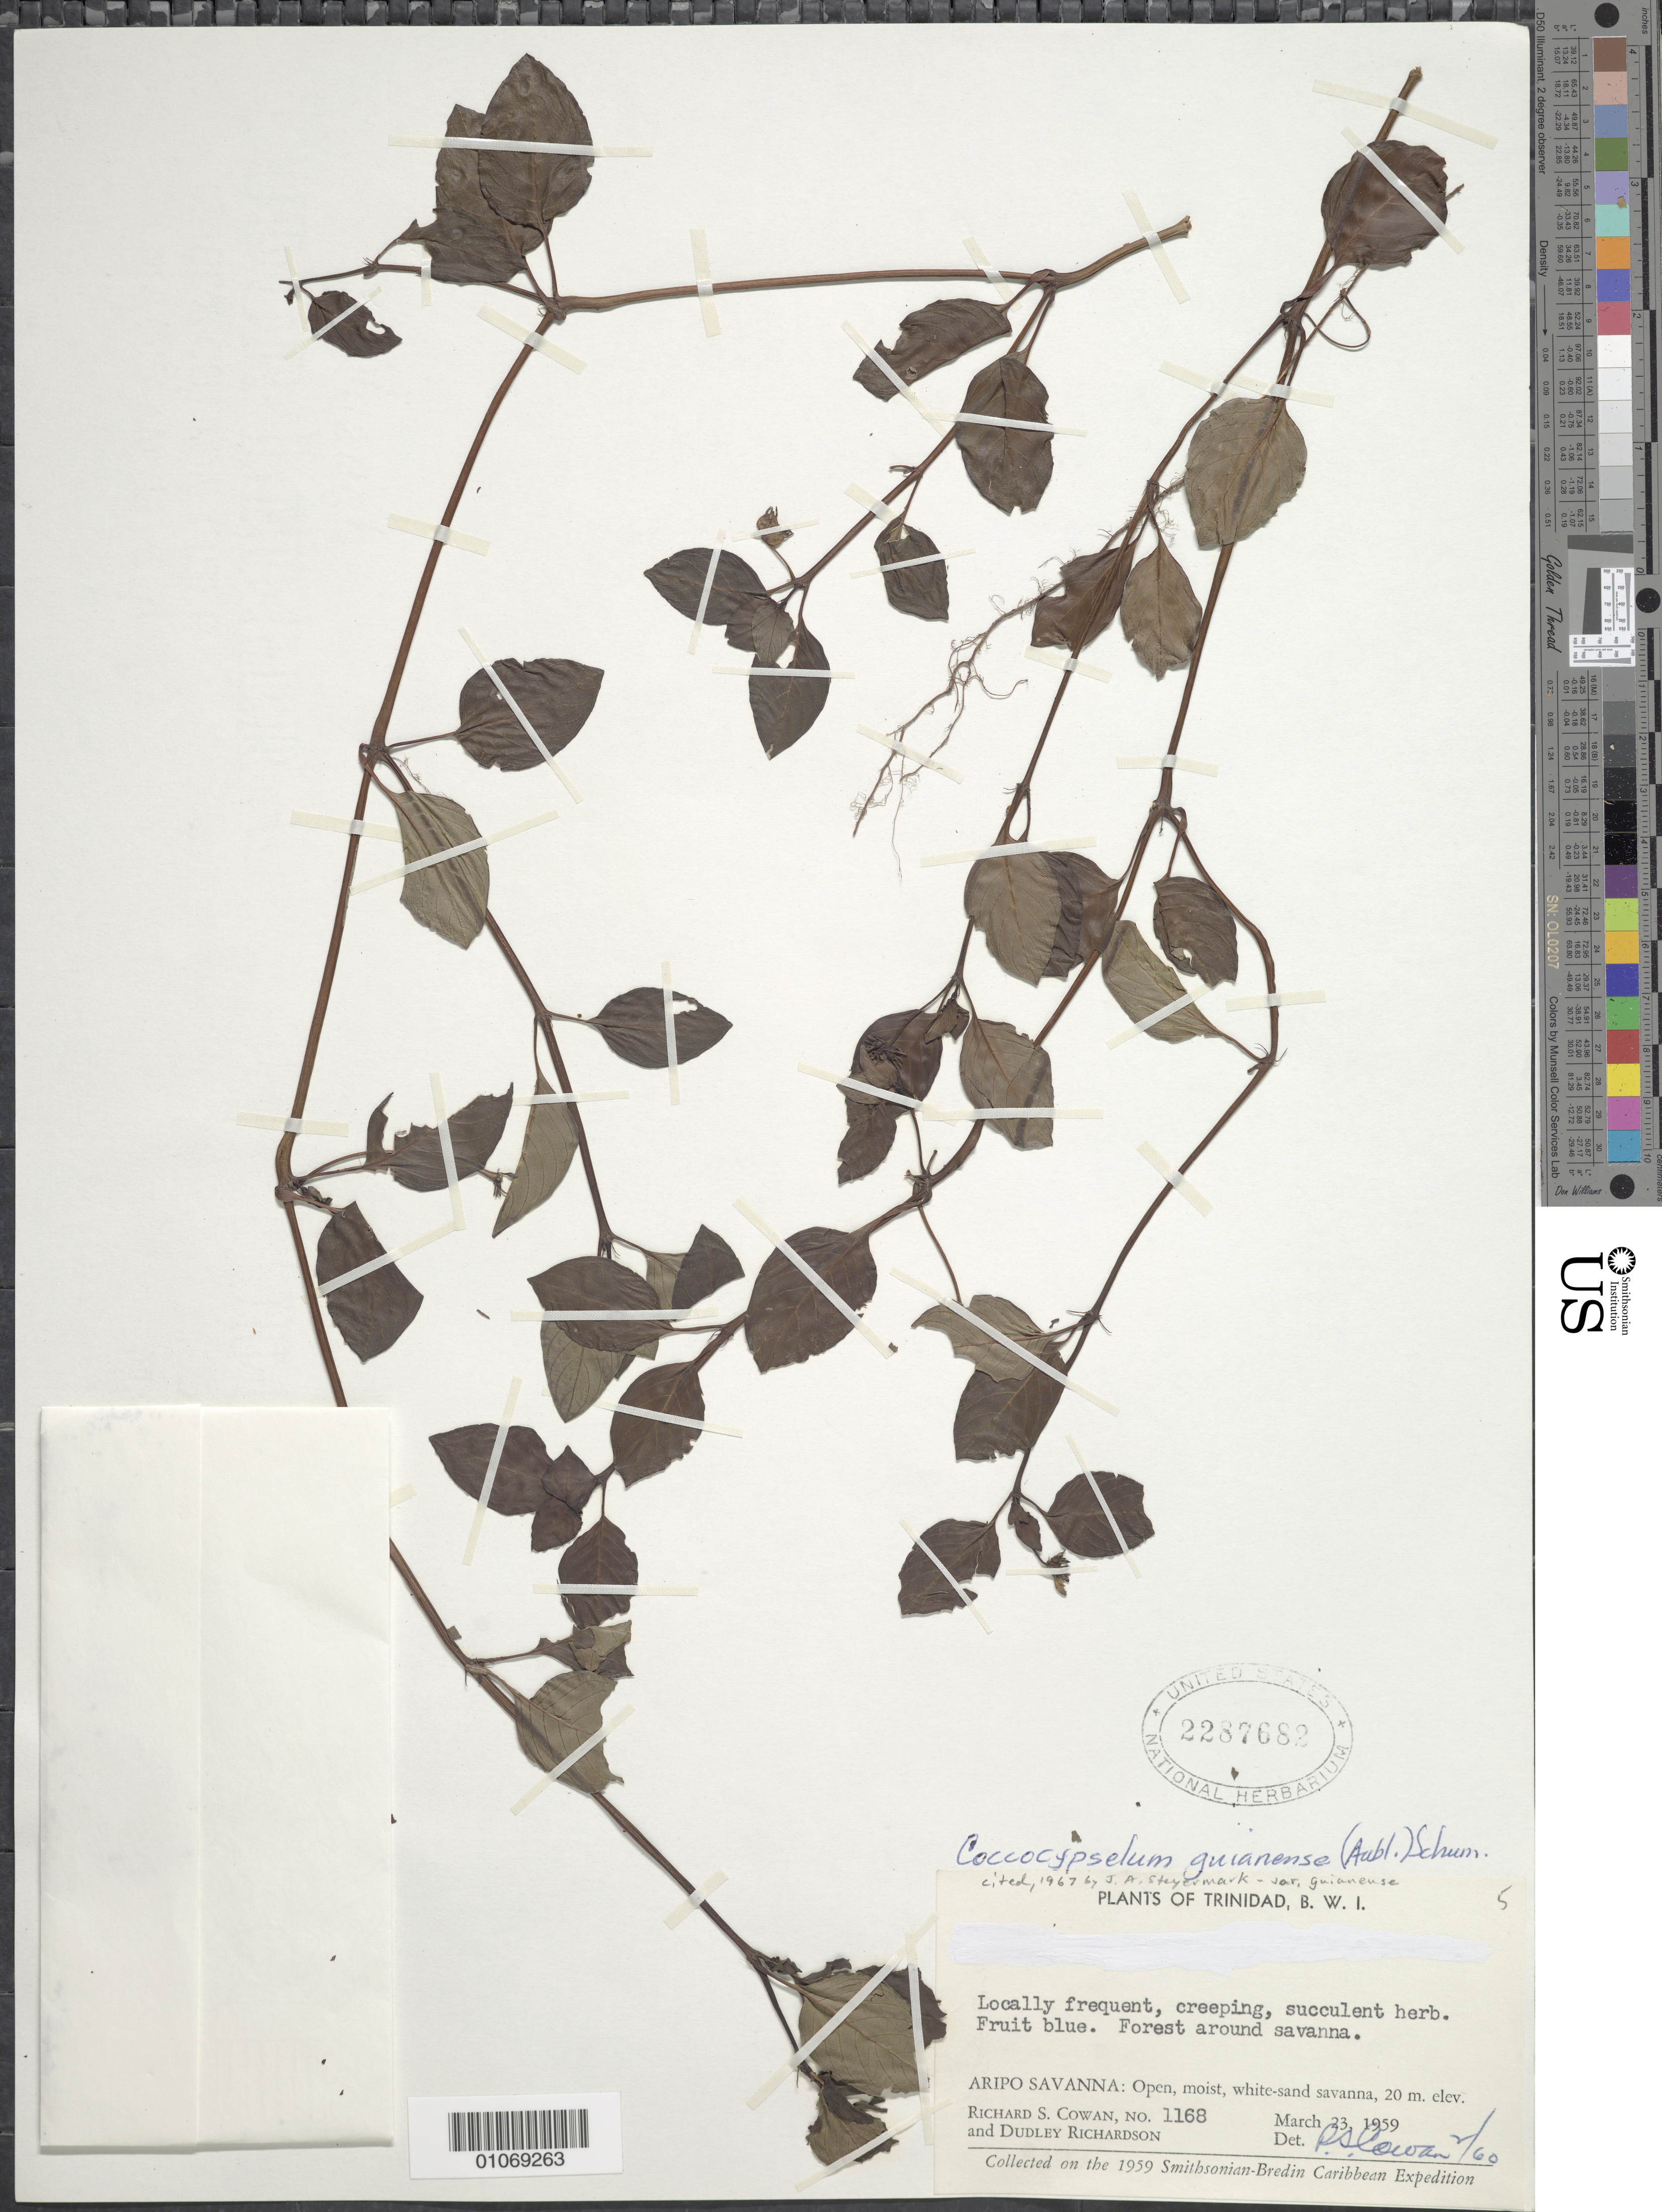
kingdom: Plantae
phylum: Tracheophyta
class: Magnoliopsida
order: Gentianales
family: Rubiaceae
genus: Coccocypselum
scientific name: Coccocypselum guianense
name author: (Aubl.) K. Schum.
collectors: R. S. Cowan & D. Richardson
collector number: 1168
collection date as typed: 23 Mar 1959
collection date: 1959-03-23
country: Trinidad and Tobago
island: Trinidad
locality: Aripo Savanna: Open moist white-sand savanna. Forest around savanna.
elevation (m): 20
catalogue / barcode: US 2287682